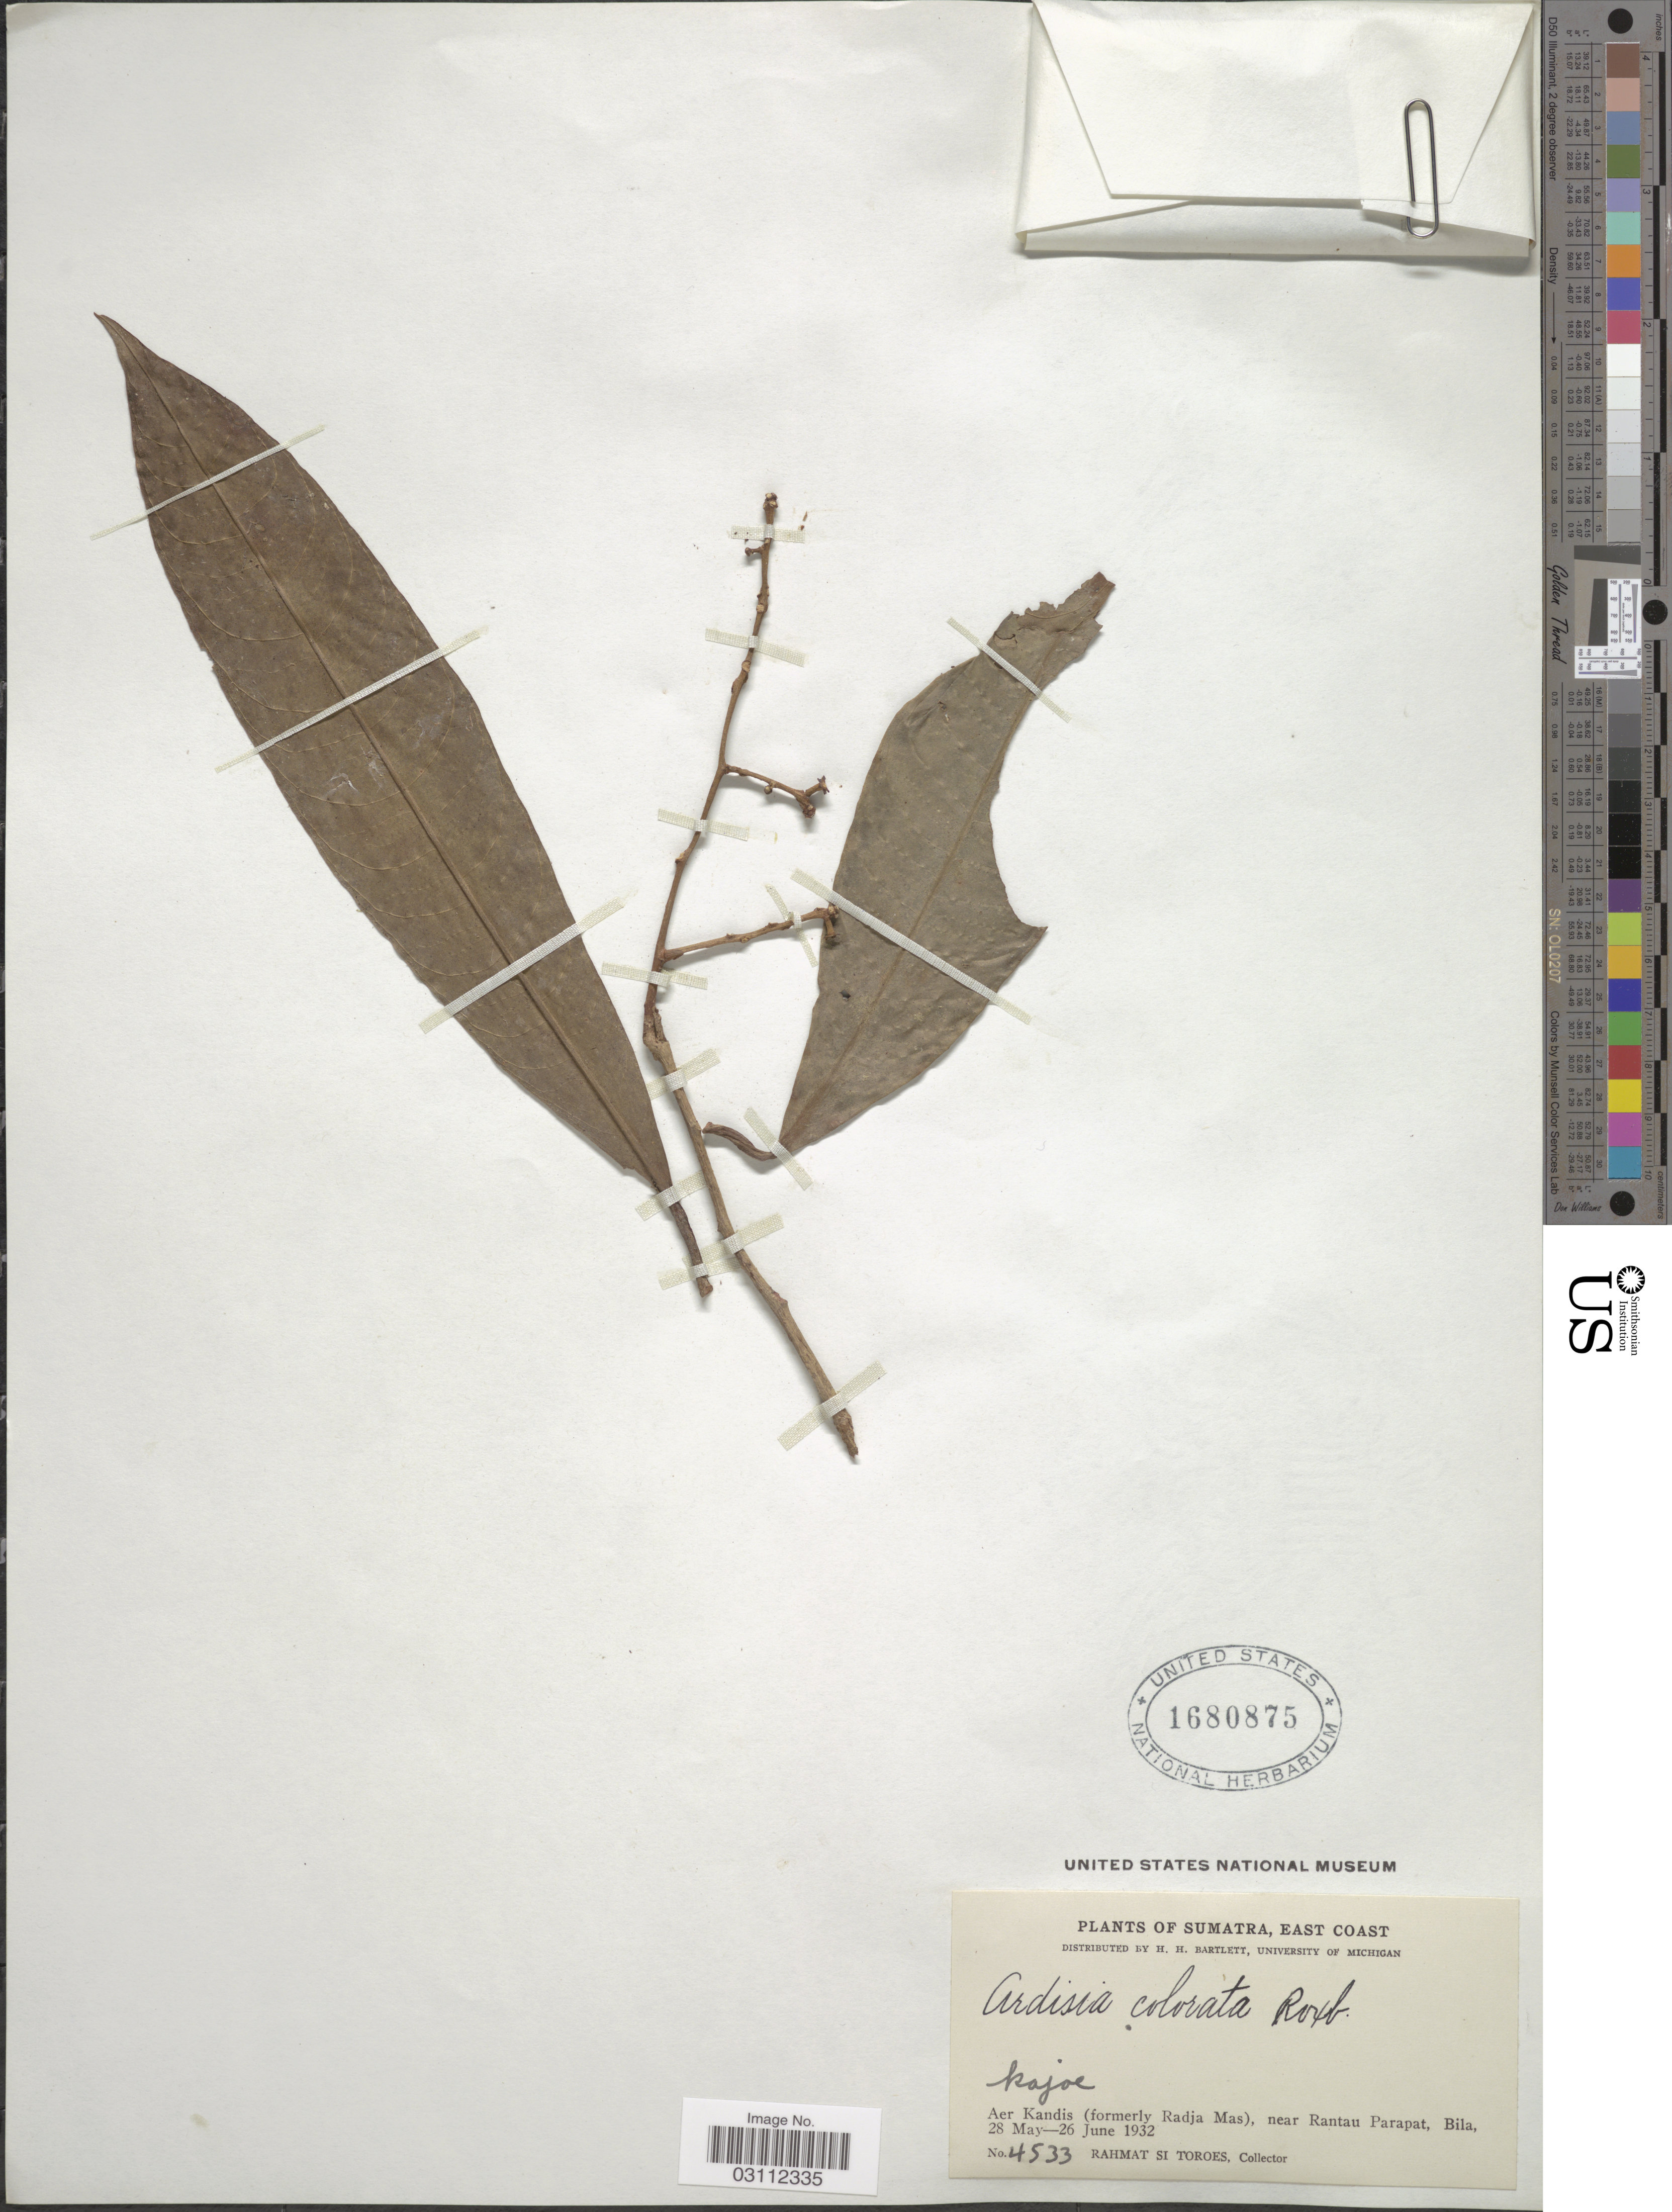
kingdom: Plantae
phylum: Tracheophyta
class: Magnoliopsida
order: Ericales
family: Primulaceae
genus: Ardisia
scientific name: Ardisia colorata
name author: Roxb.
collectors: Rahmat Si Boeea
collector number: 4533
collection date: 1932-05-28/1932-06-26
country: Indonesia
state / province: Sumatra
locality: East Coast. Aer Kandis (formerly Radja Mas), near Rantau Parapat, Bila.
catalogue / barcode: US 1680875